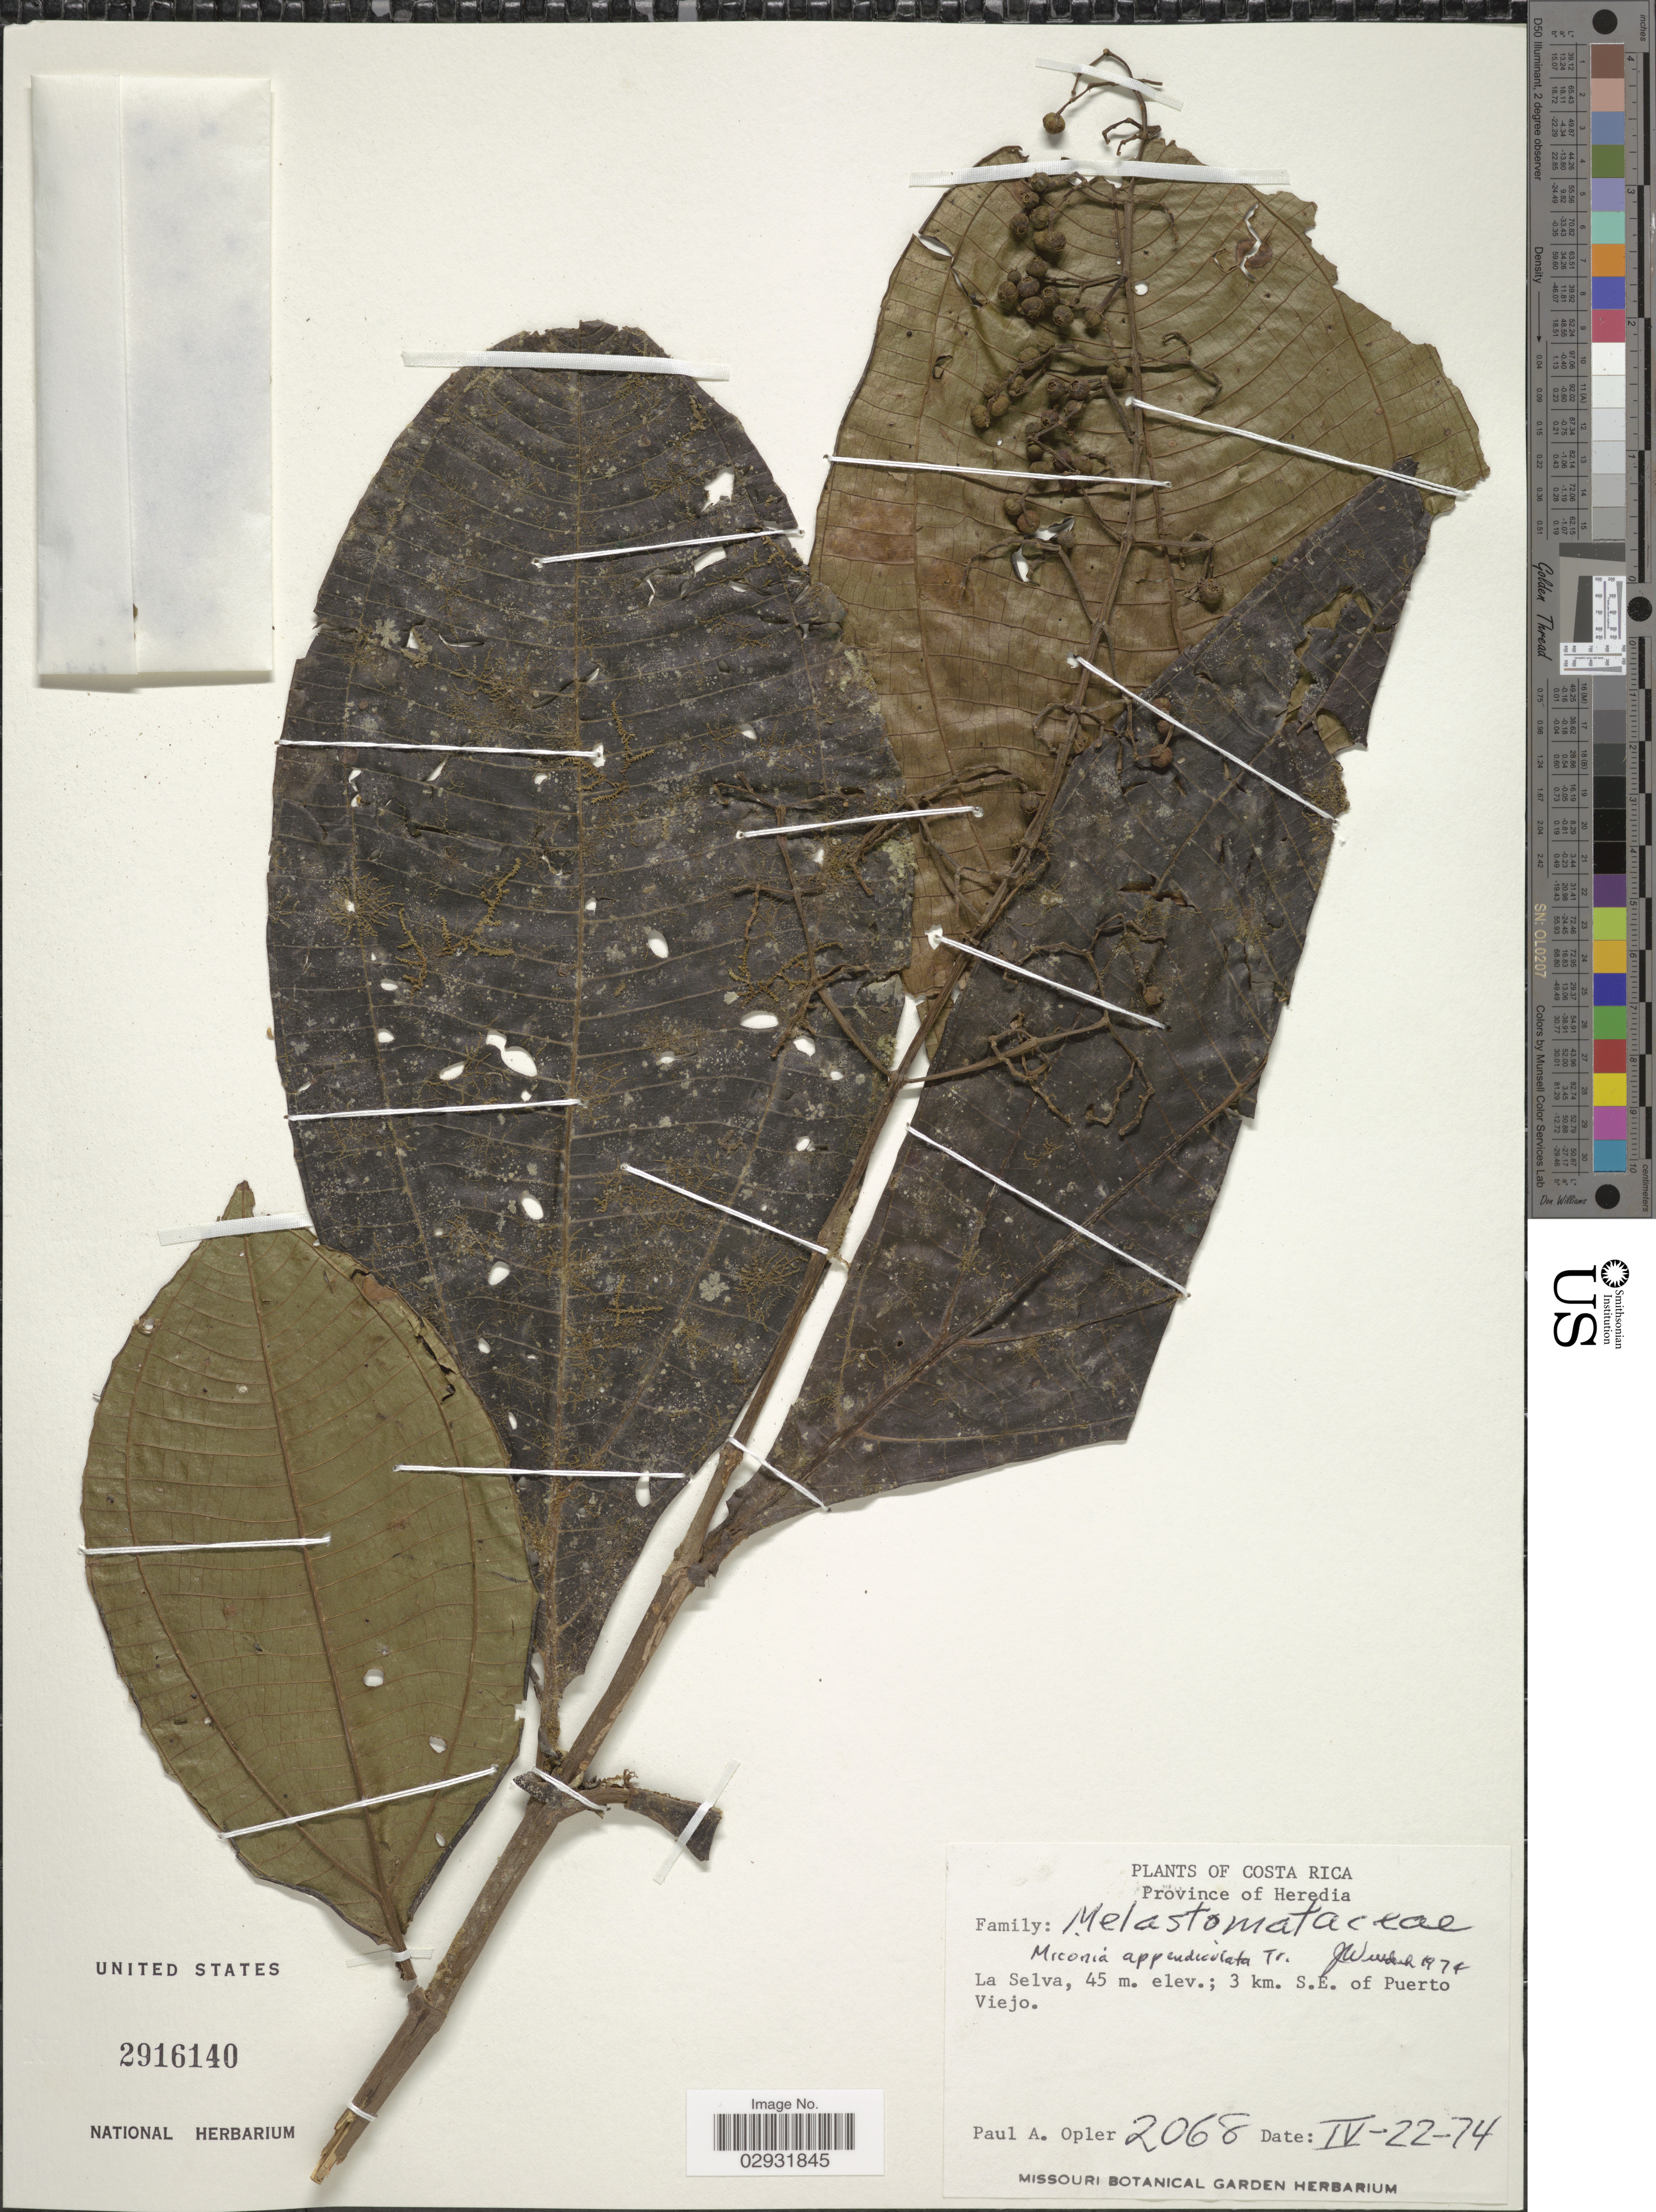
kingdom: Plantae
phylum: Tracheophyta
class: Magnoliopsida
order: Myrtales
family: Melastomataceae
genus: Miconia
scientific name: Miconia appendiculata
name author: Triana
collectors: P. Opler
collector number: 2068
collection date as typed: Transcribed d/m/y: 22/4/74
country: Costa Rica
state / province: Heredia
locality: Province of Heredia. La Selva; 3 km. S.E. of Puerto Viejo.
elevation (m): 45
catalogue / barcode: US 2916140